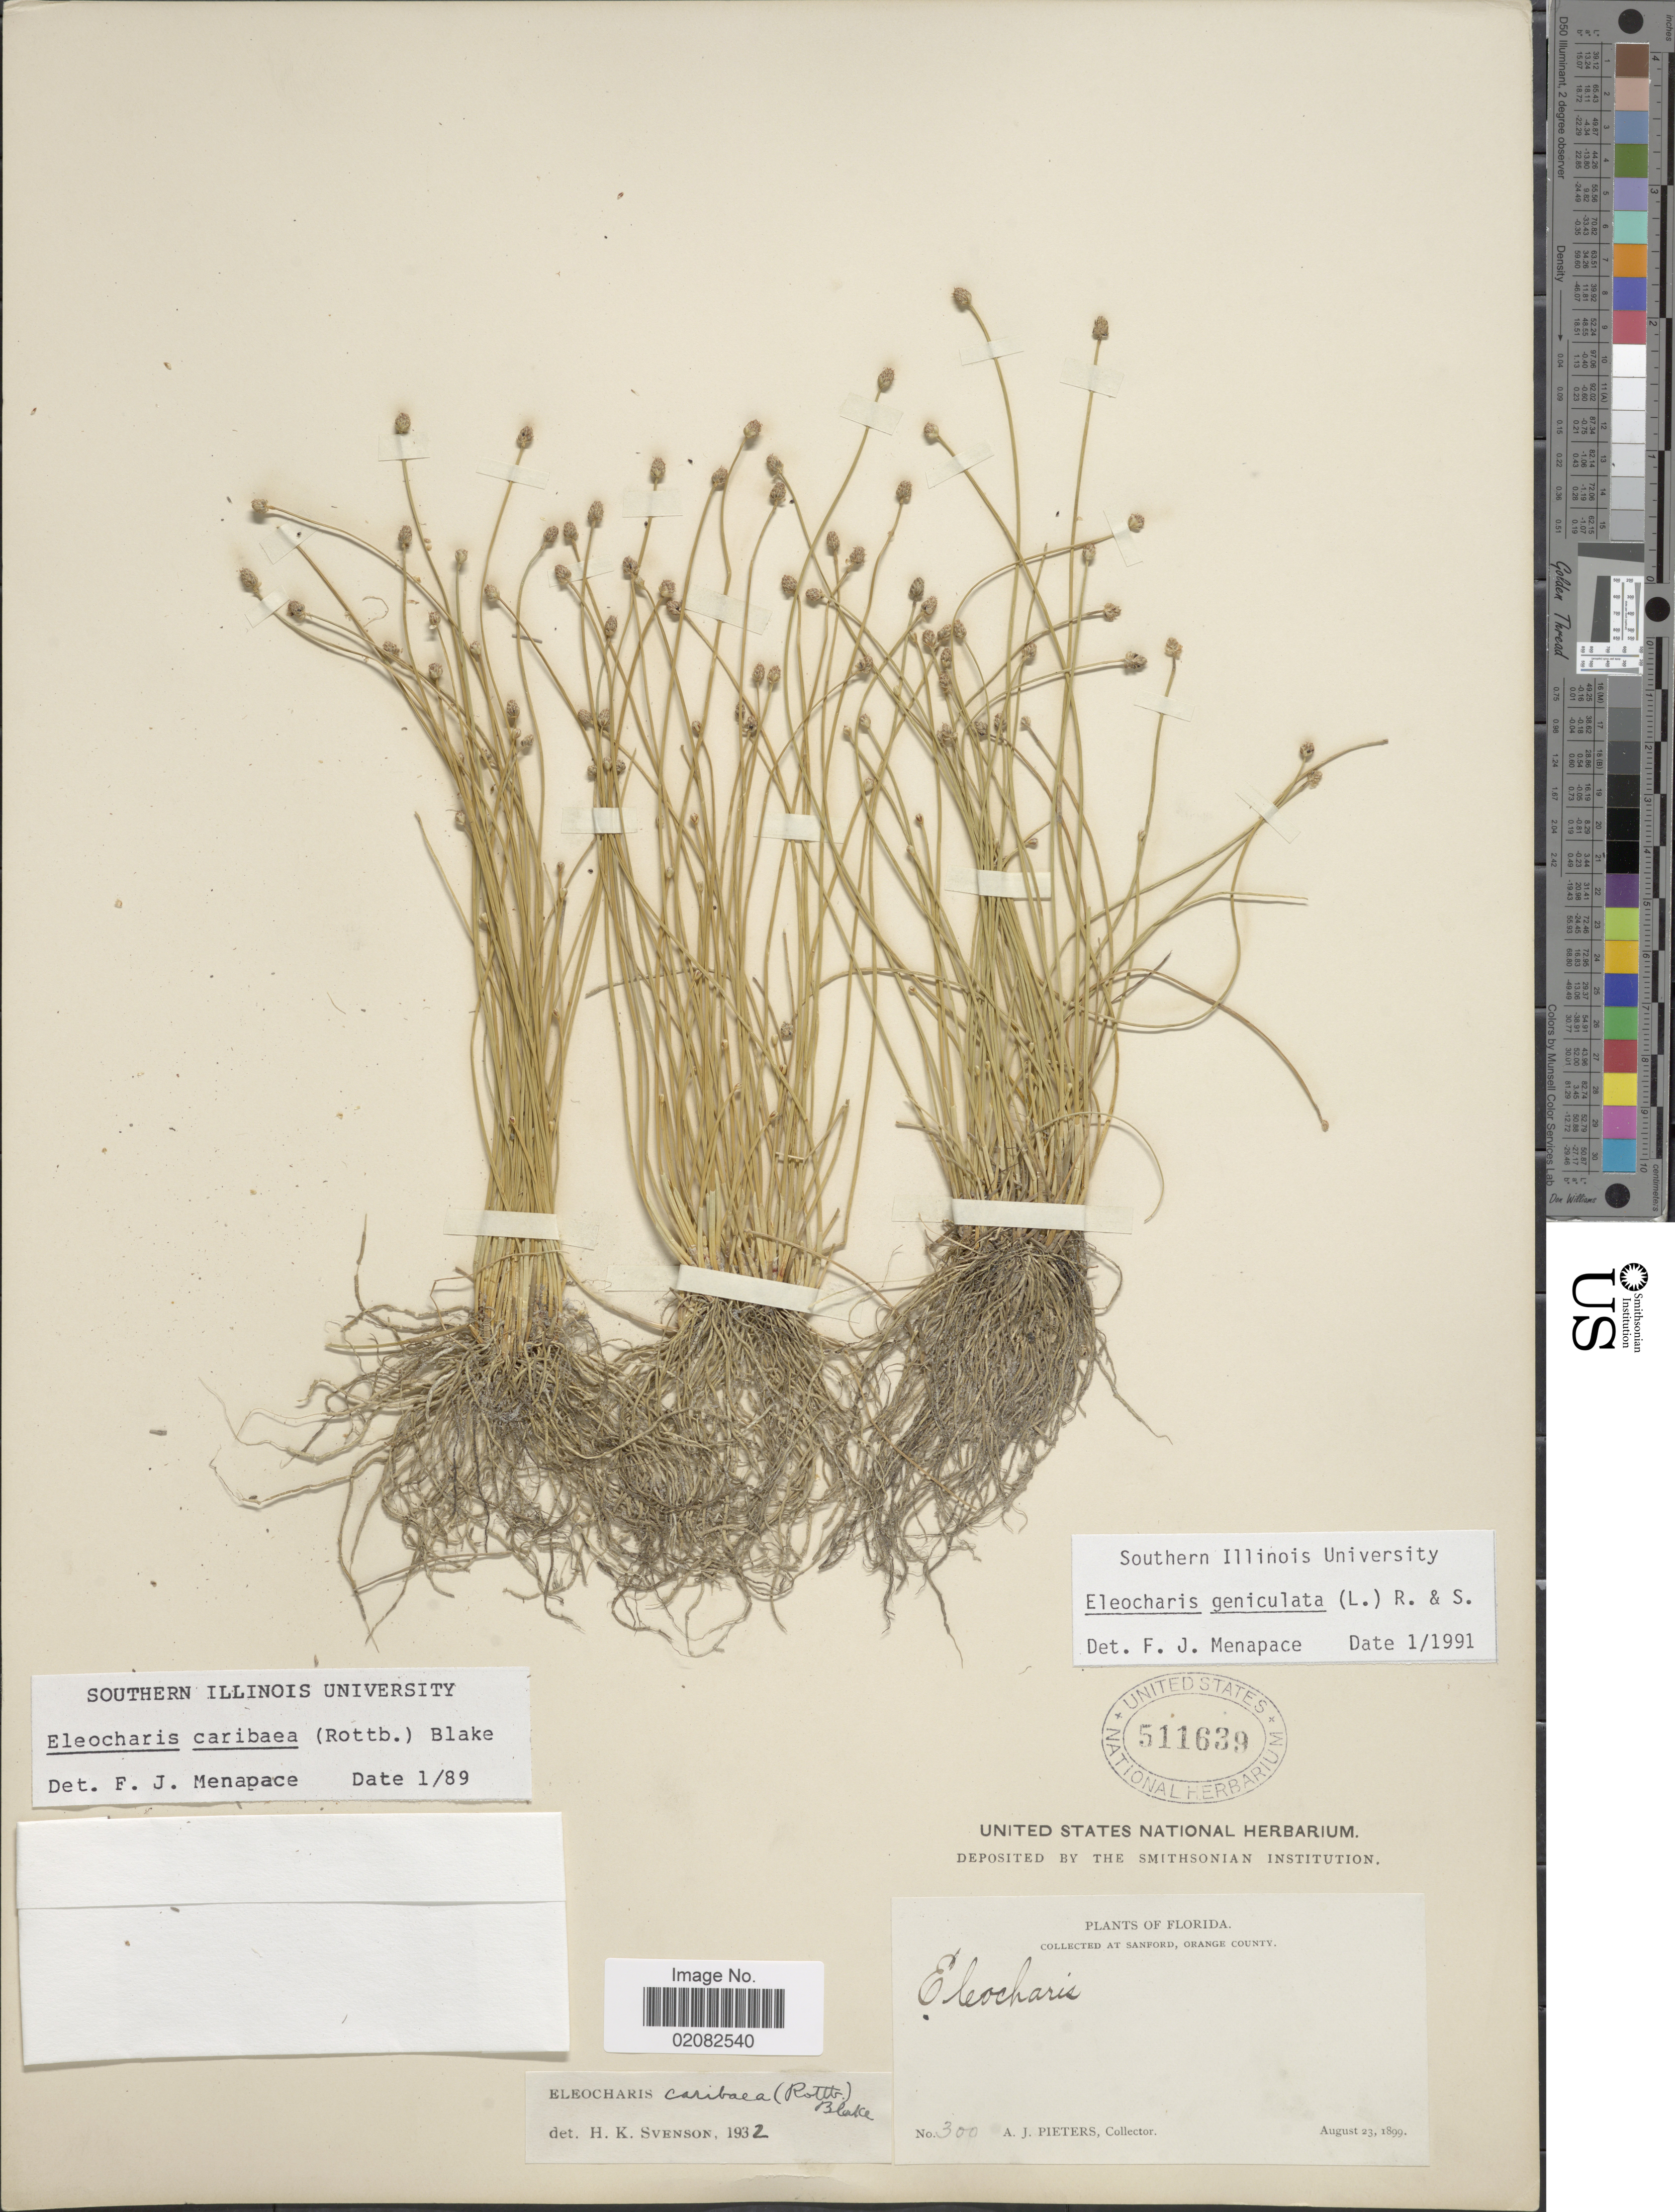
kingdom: Plantae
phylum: Tracheophyta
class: Liliopsida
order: Poales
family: Cyperaceae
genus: Eleocharis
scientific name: Eleocharis geniculata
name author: (L.) Roem. & Schult.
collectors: A. Pieters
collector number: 300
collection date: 1899-08-23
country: United States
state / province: Florida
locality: Sanford, Orange County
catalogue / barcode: US 511639